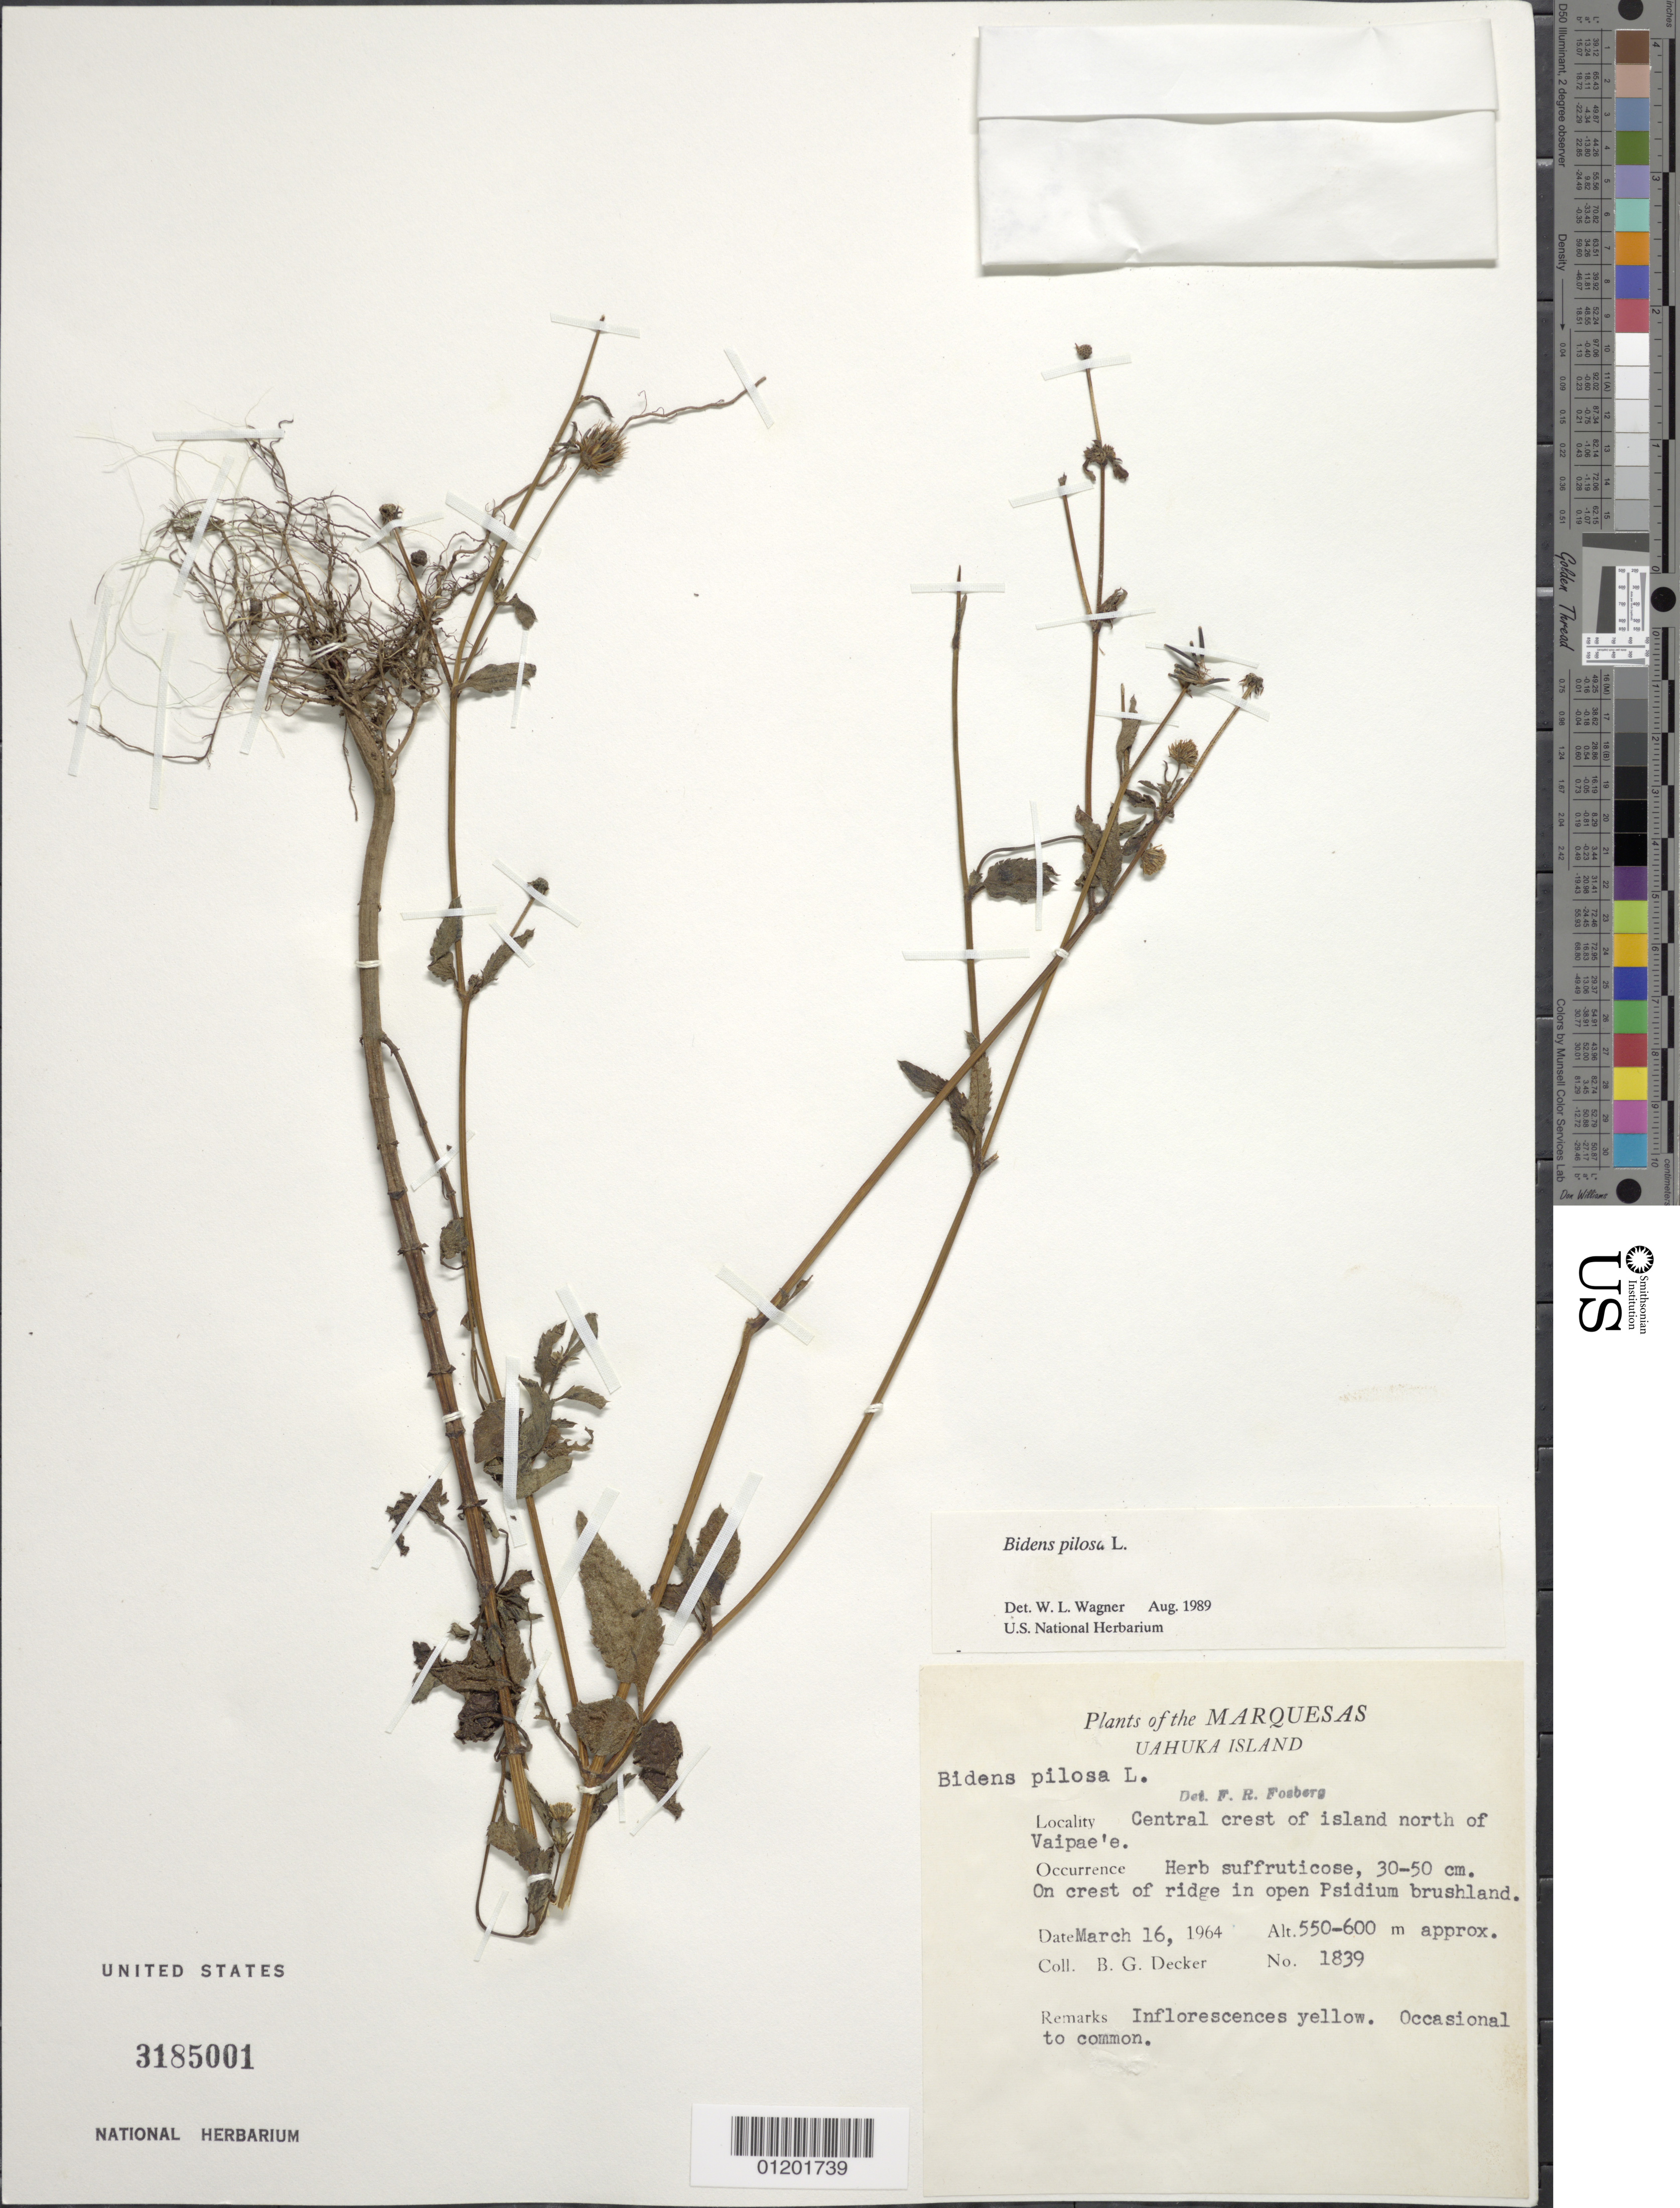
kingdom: Plantae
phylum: Tracheophyta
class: Magnoliopsida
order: Asterales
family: Asteraceae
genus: Bidens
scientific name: Bidens pilosa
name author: L.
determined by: Wagner, W. L., (BOT), Smithsonian Institution - National Museum of Natural History (UNITED STATES)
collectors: B. G. Decker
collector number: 1839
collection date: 1964-03-16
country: French Polynesia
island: Ua Huka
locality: central crest of island N of Vaipae'e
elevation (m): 550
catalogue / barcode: US 3185001